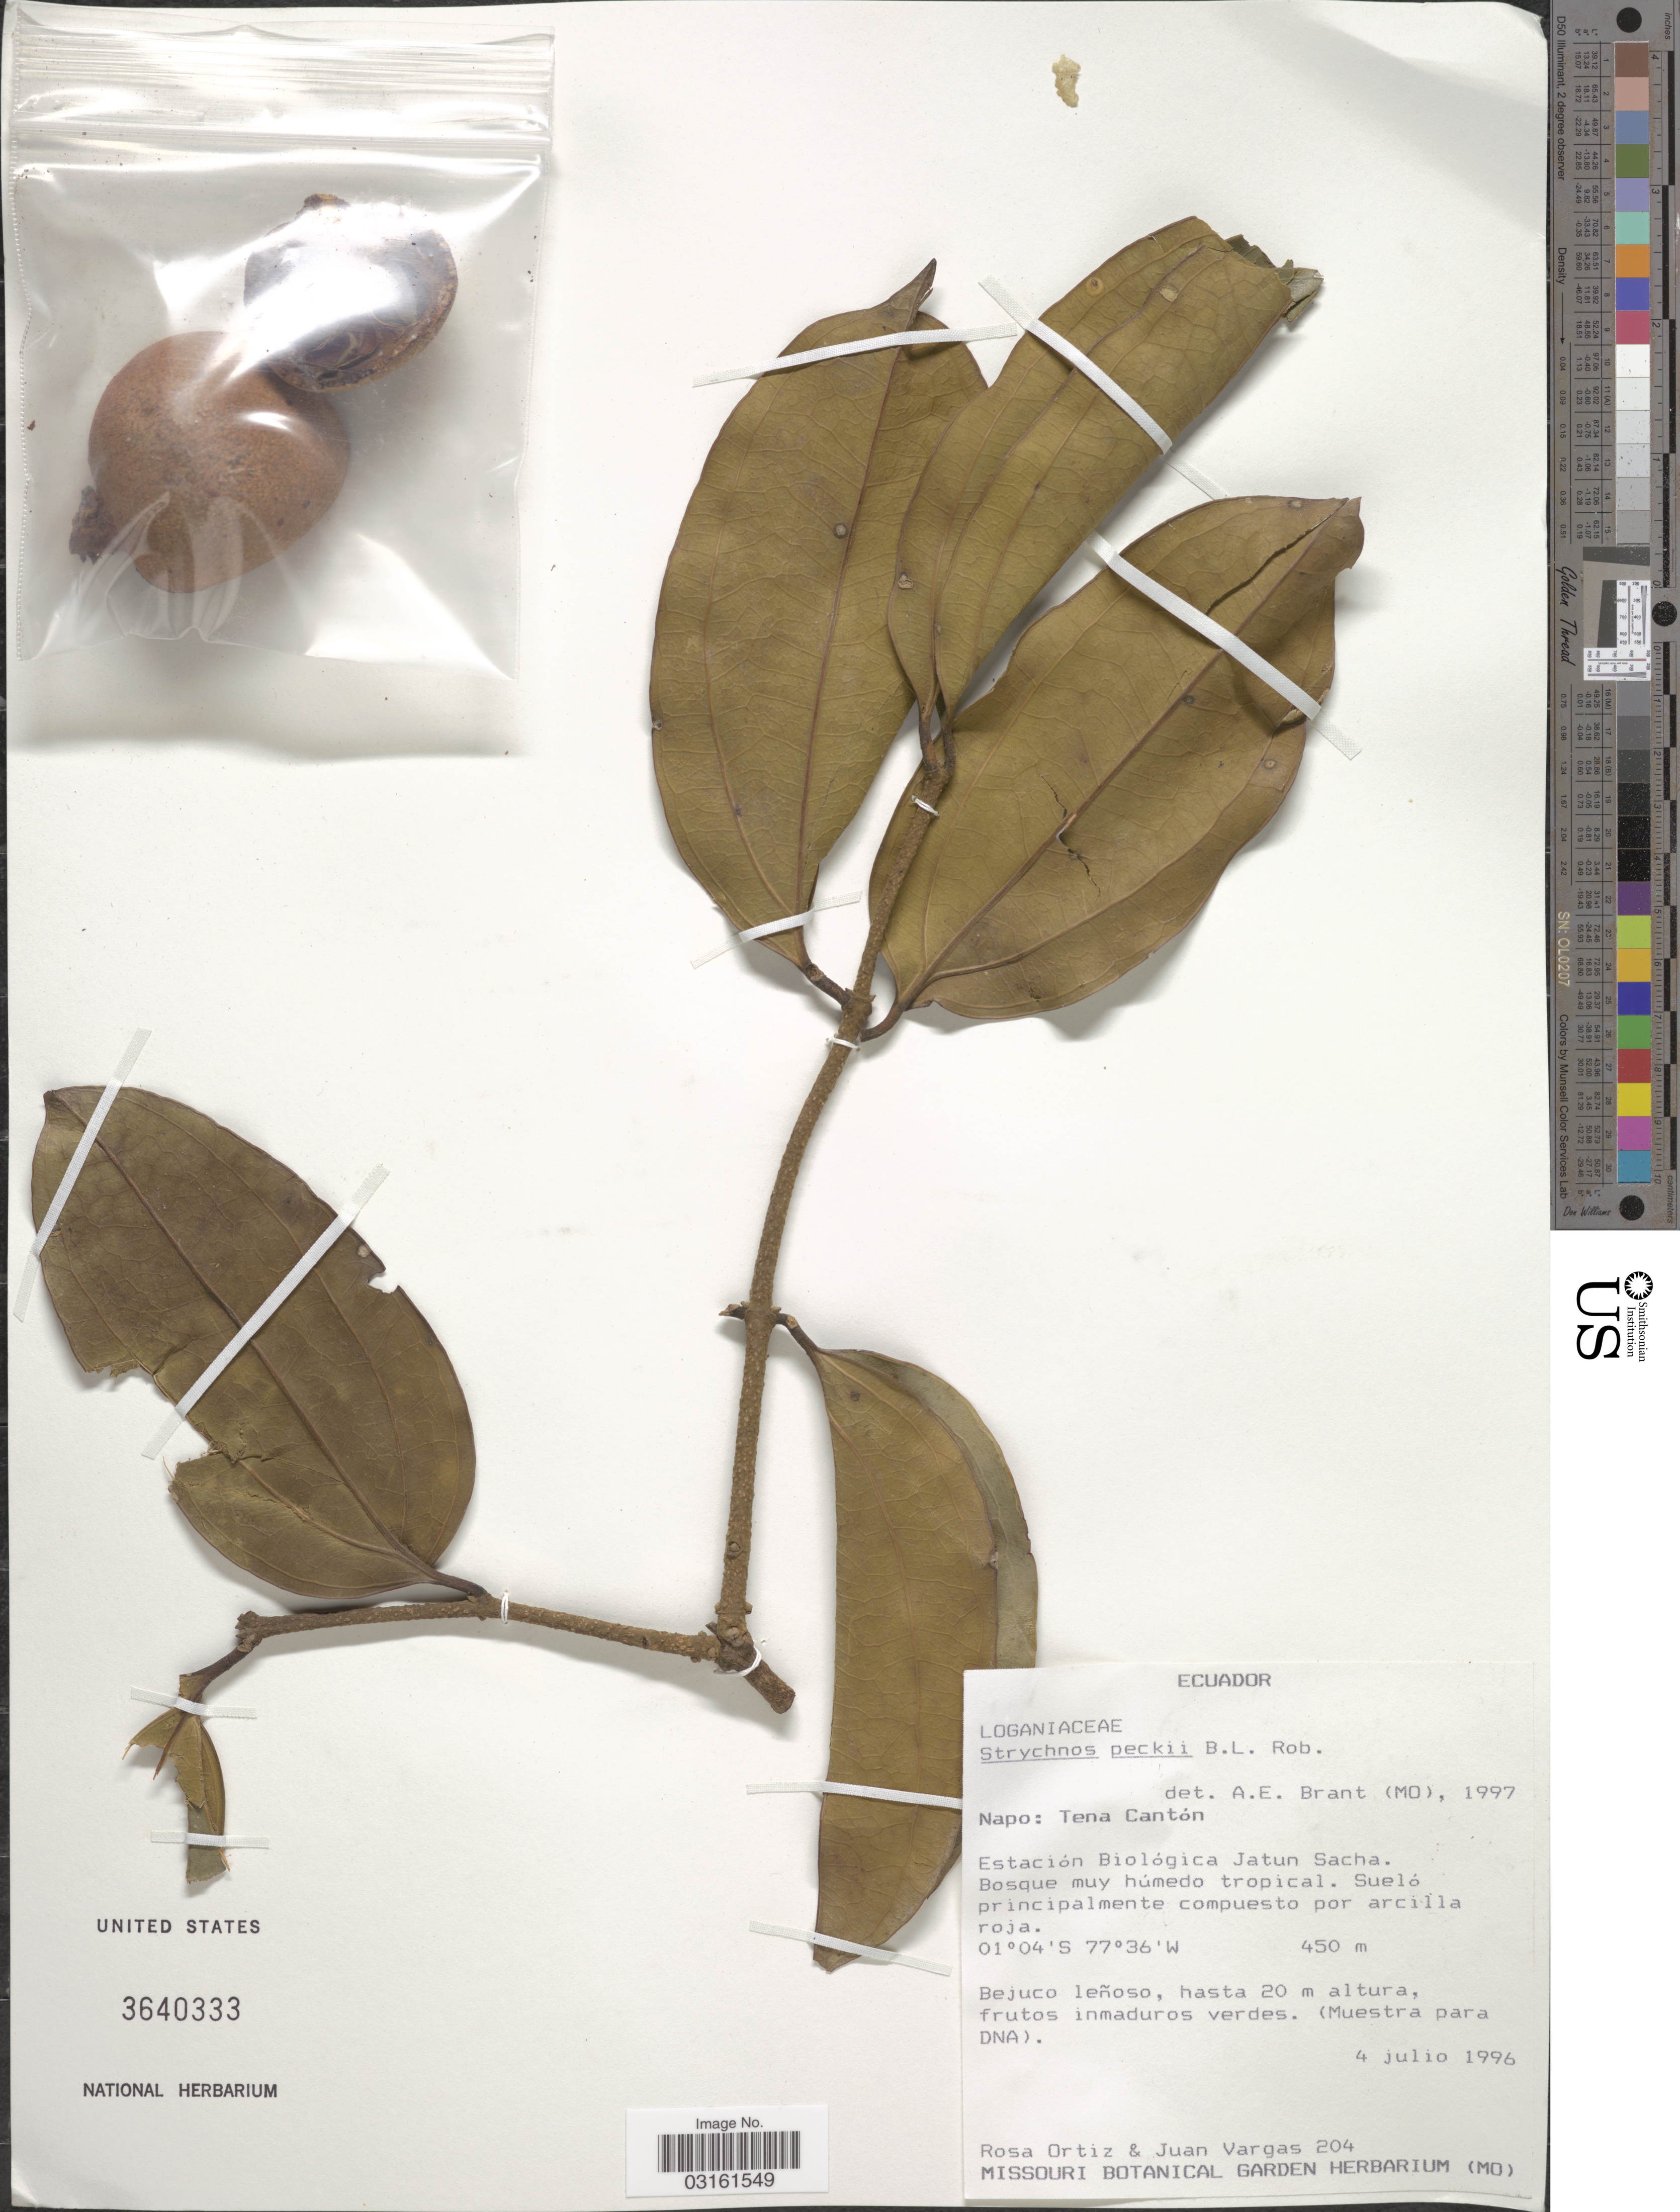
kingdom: Plantae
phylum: Tracheophyta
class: Magnoliopsida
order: Gentianales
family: Loganiaceae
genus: Strychnos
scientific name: Strychnos peckii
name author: B.L. Rob.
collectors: R. del C. Ortiz & J. Vargas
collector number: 204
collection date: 1996-07-04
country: Ecuador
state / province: Napo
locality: Tena Cantón, Estación Biológica Jatun Sacha.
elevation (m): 450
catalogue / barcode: US 3640333